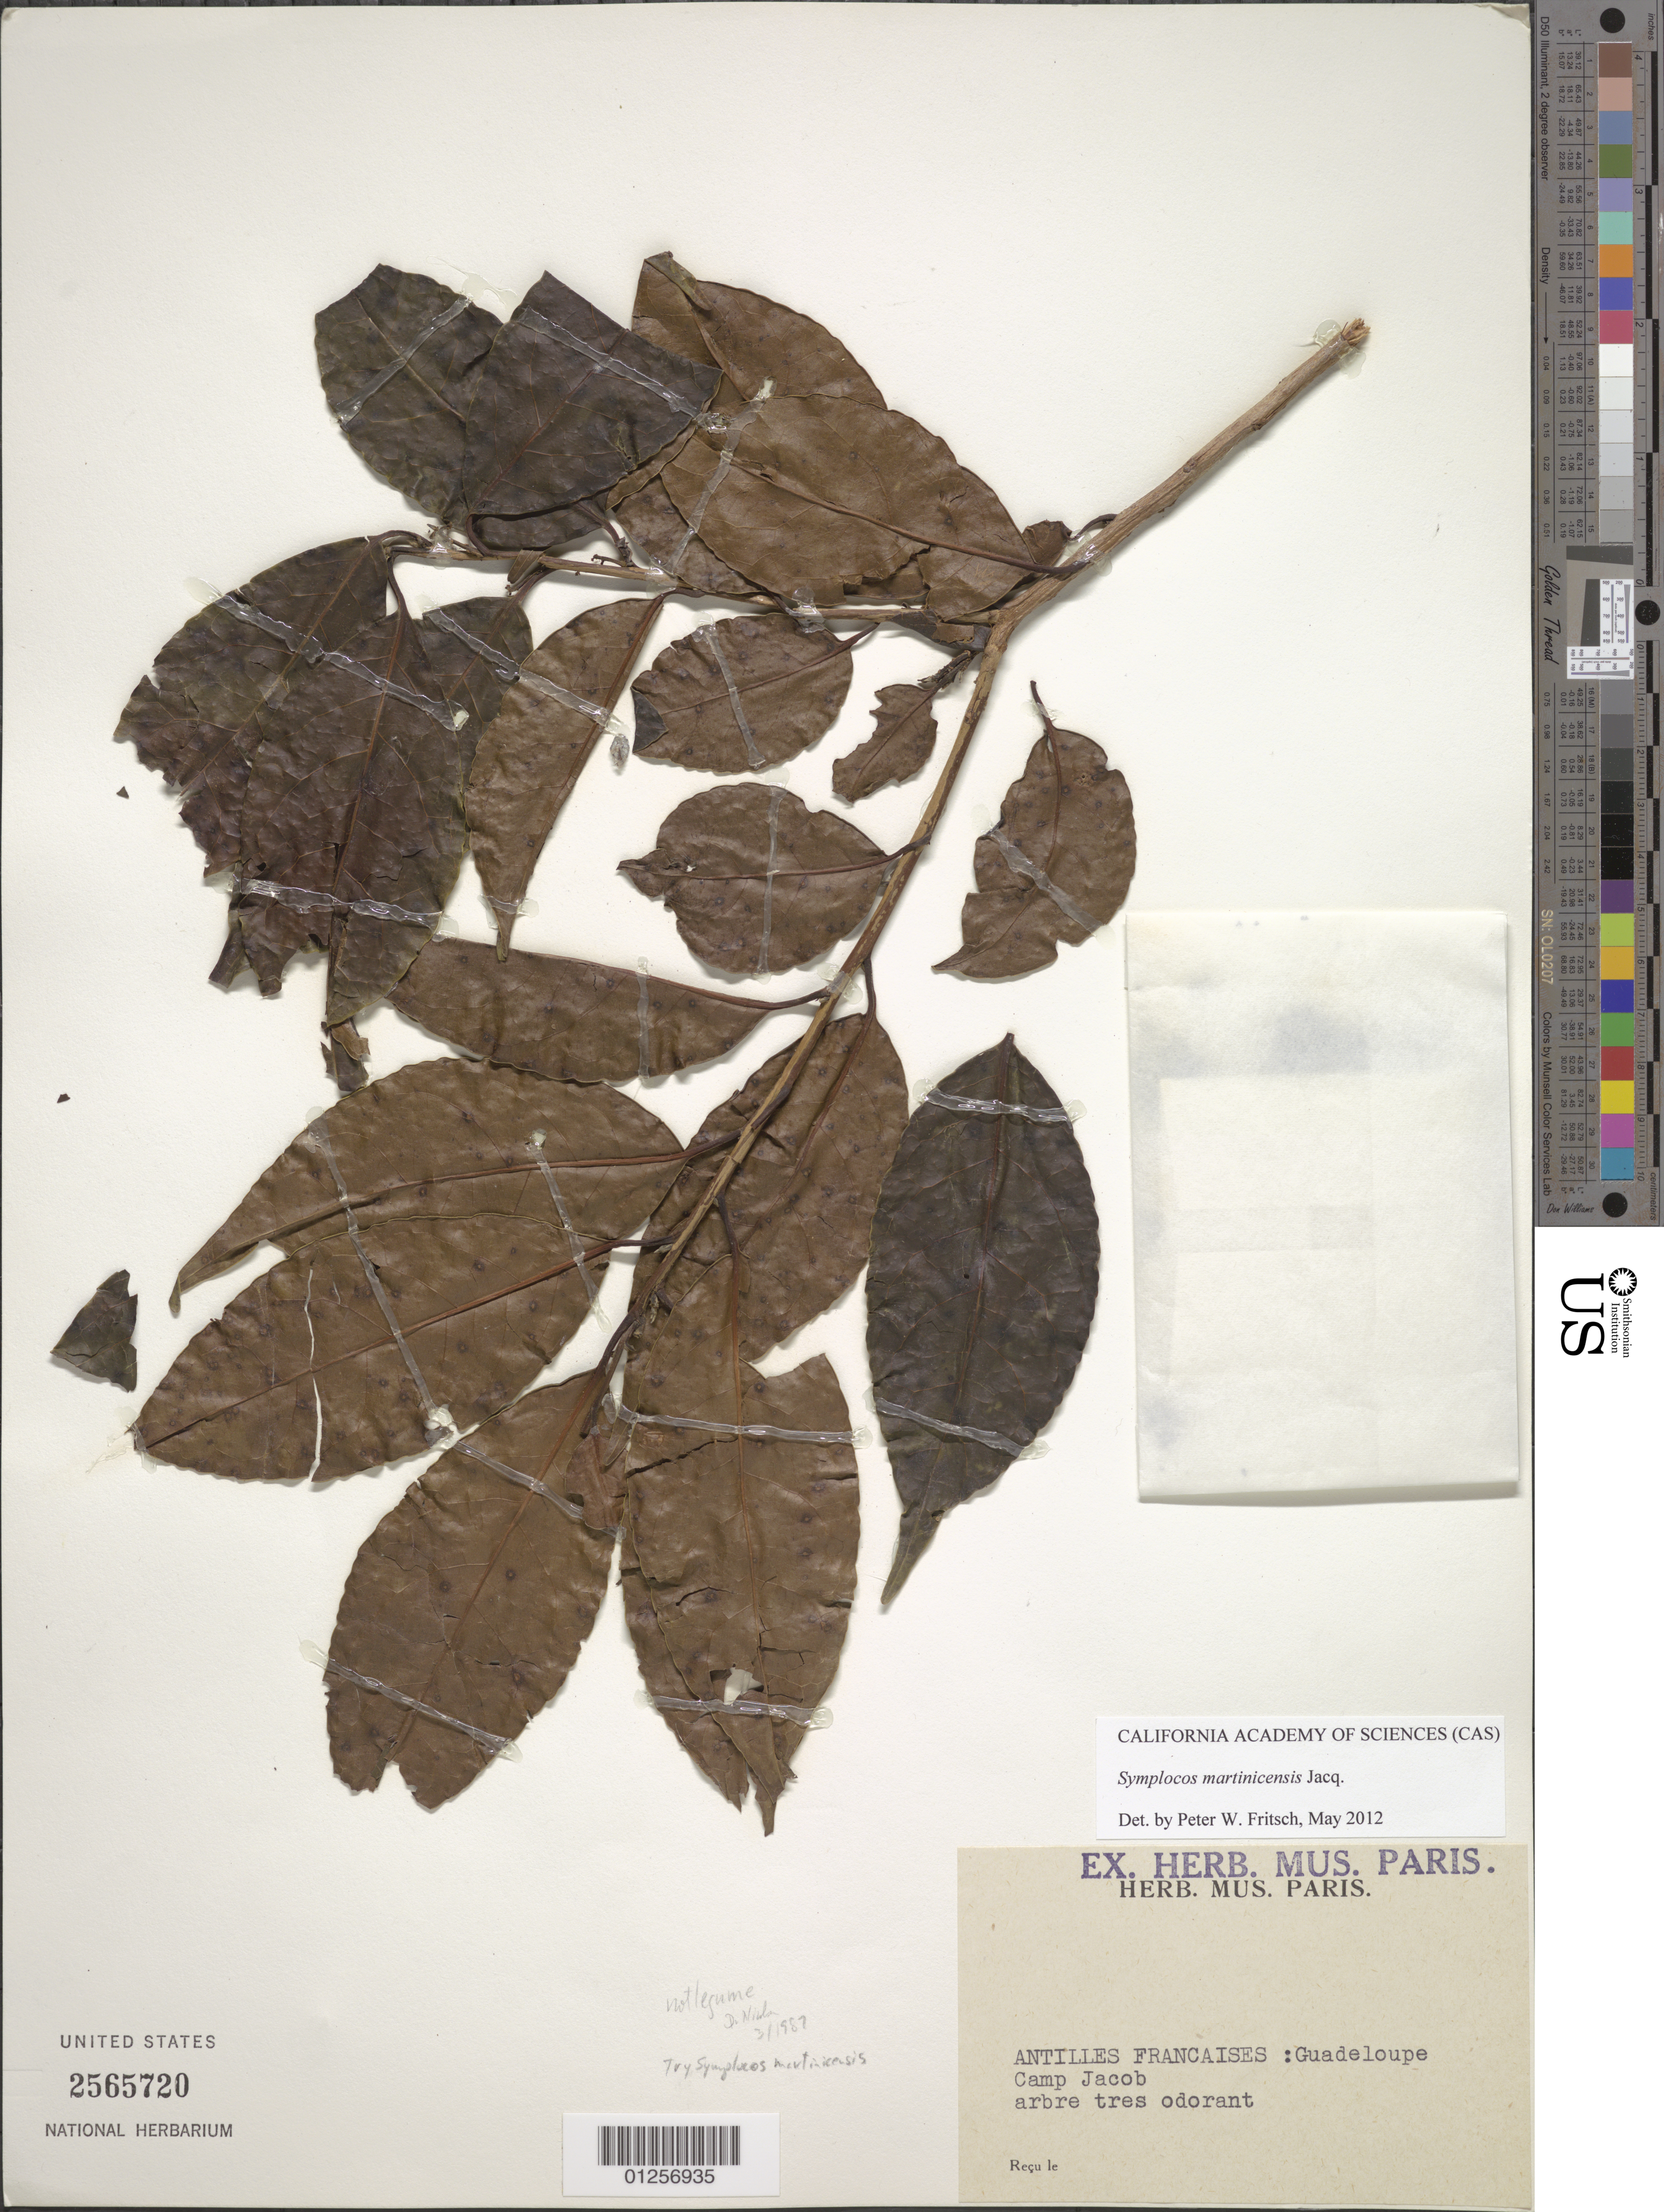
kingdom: Plantae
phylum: Tracheophyta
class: Magnoliopsida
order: Ericales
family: Symplocaceae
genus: Symplocos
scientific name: Symplocos martinicensis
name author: Jacq.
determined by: Fritsch, Peter W.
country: Guadeloupe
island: Basse Terre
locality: Camp Jacob.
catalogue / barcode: US 2565720